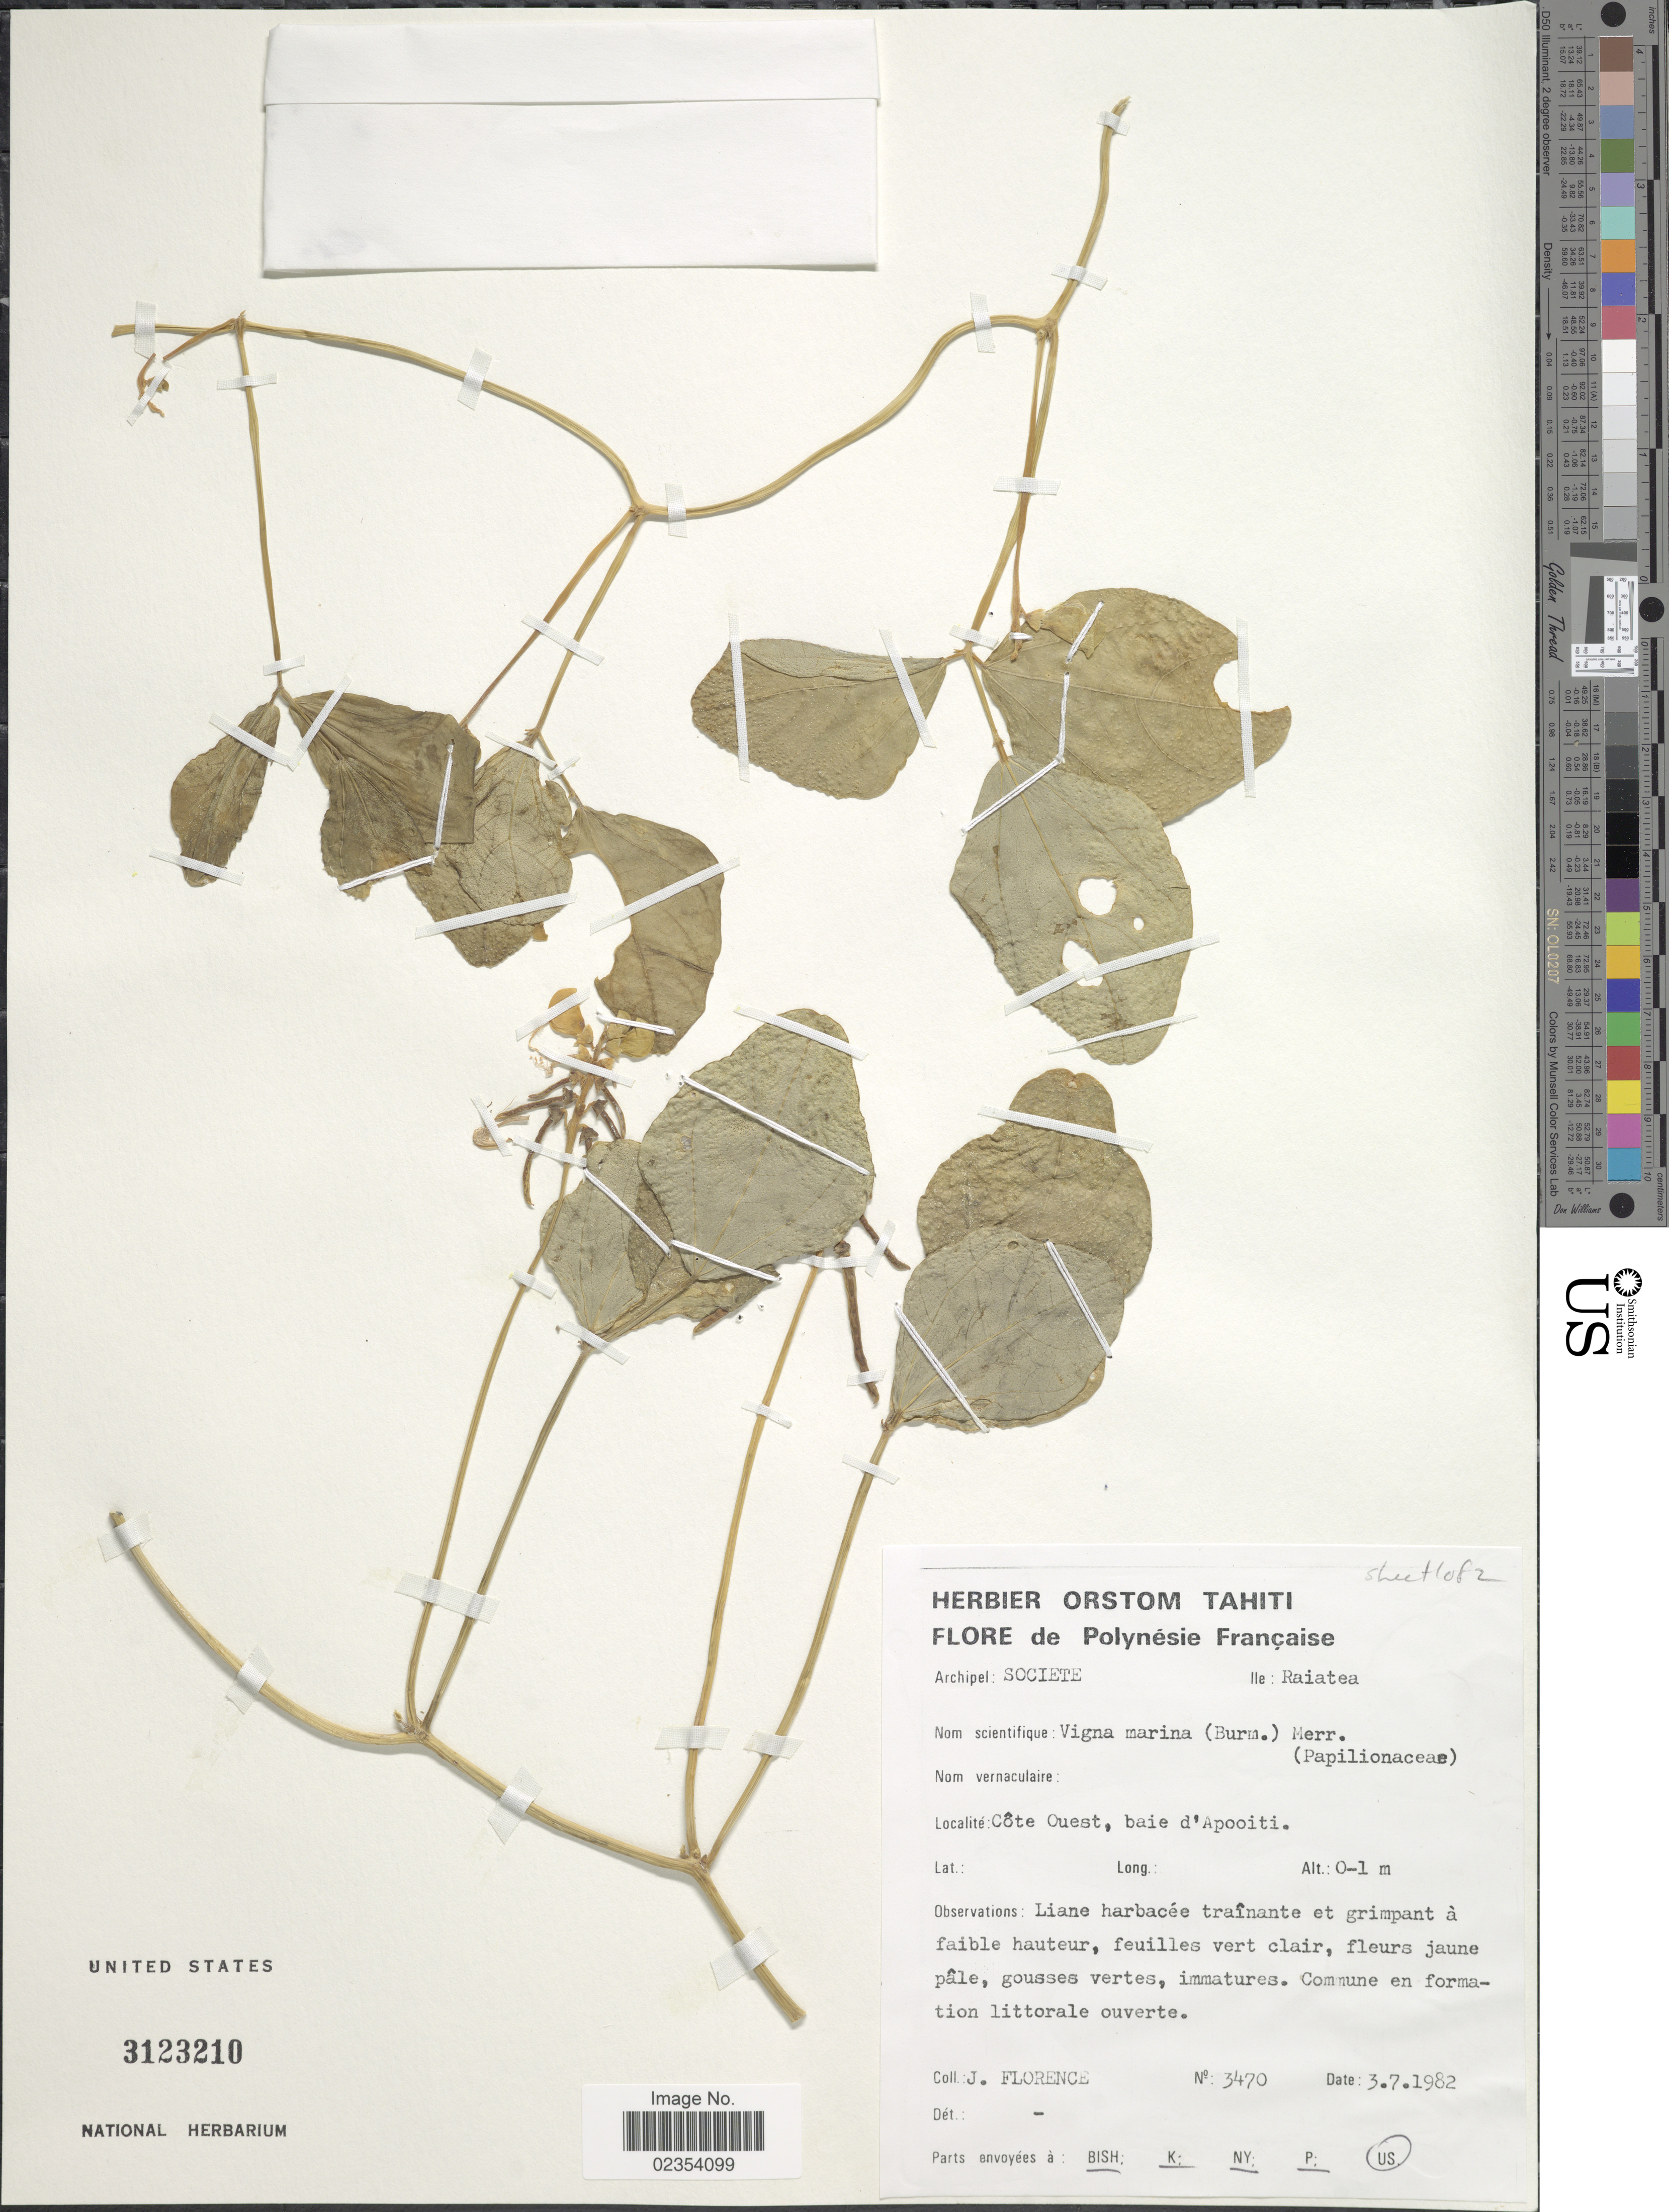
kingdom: Plantae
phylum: Tracheophyta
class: Magnoliopsida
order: Fabales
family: Fabaceae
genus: Vigna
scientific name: Vigna marina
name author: (Burm.) Merr.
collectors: J. Florence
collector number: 3470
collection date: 1982-07-03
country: French Polynesia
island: Raiatea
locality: Archipel: Societe. Ile: Raiatea. Côte Ouest, baie d'Apooiti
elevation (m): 0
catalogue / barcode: US 3123210